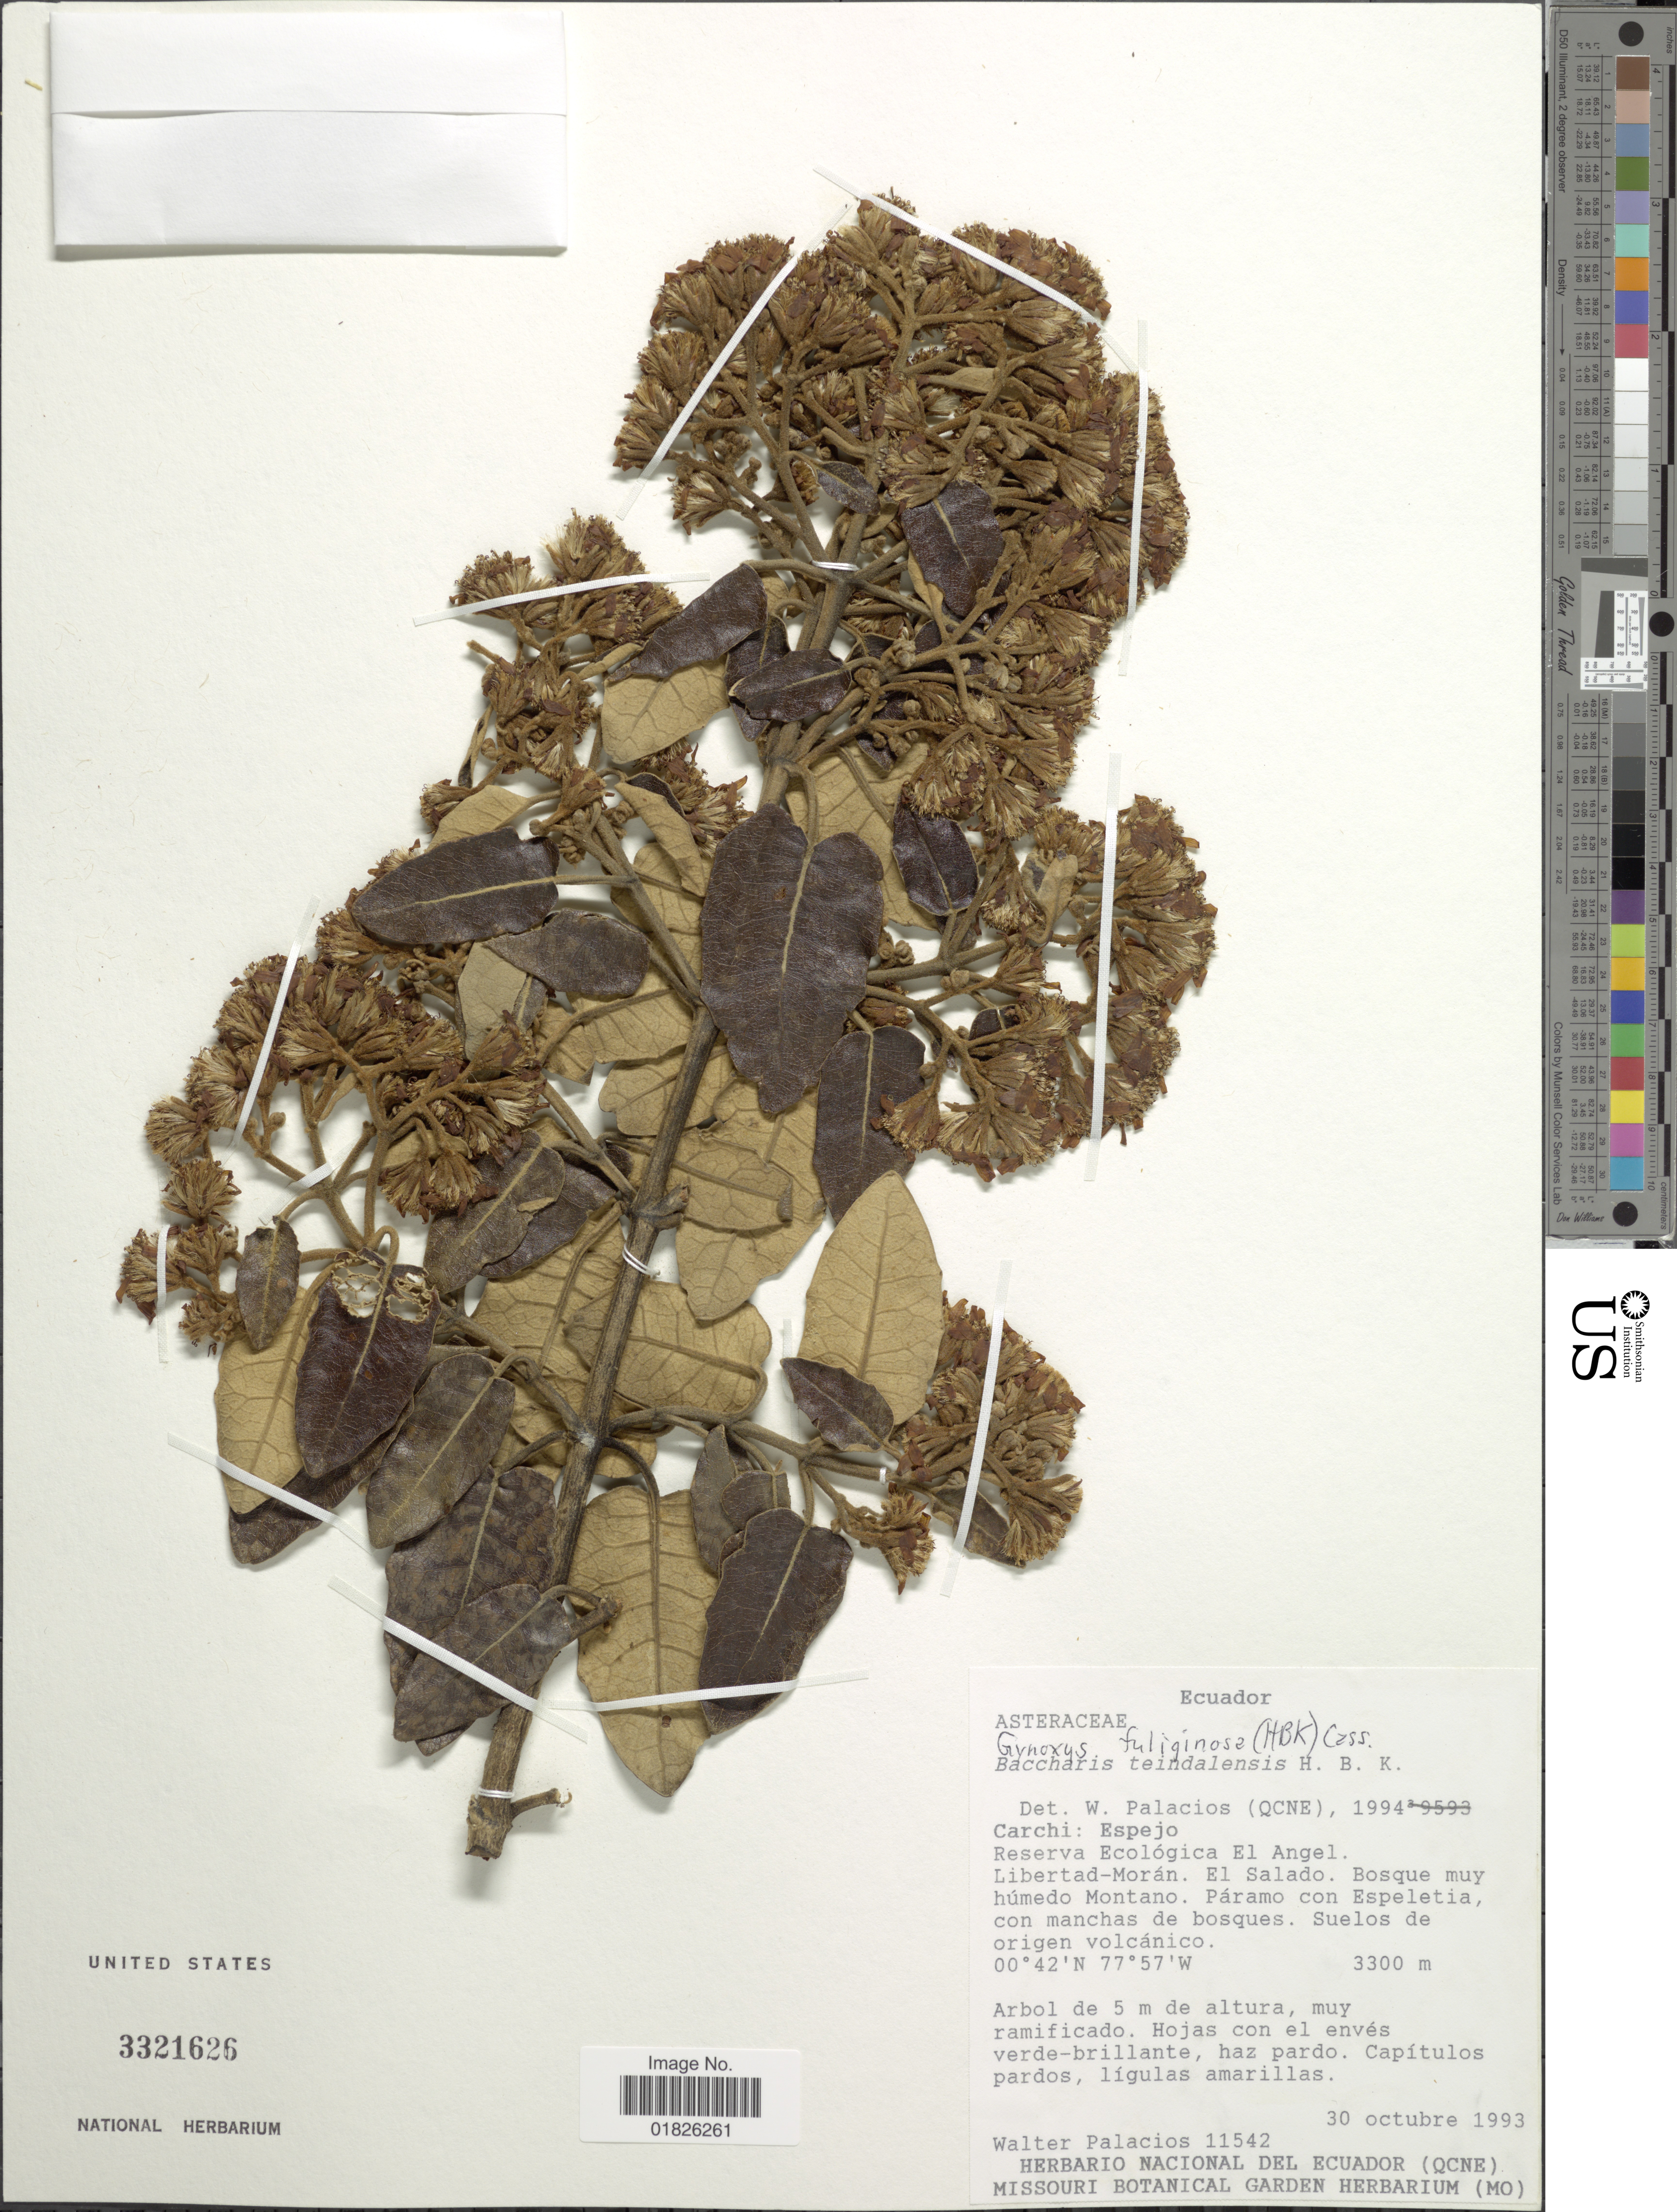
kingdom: Plantae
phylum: Tracheophyta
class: Magnoliopsida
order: Asterales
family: Asteraceae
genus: Gynoxys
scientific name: Gynoxys fuliginosa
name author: Cass.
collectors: W. Palacios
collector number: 11542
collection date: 1993-10-30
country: Ecuador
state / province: Carchi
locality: Espejo, Reserva Ecologica El Angel, Libertad-Moran, El Salado.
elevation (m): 3300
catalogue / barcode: US 3321626